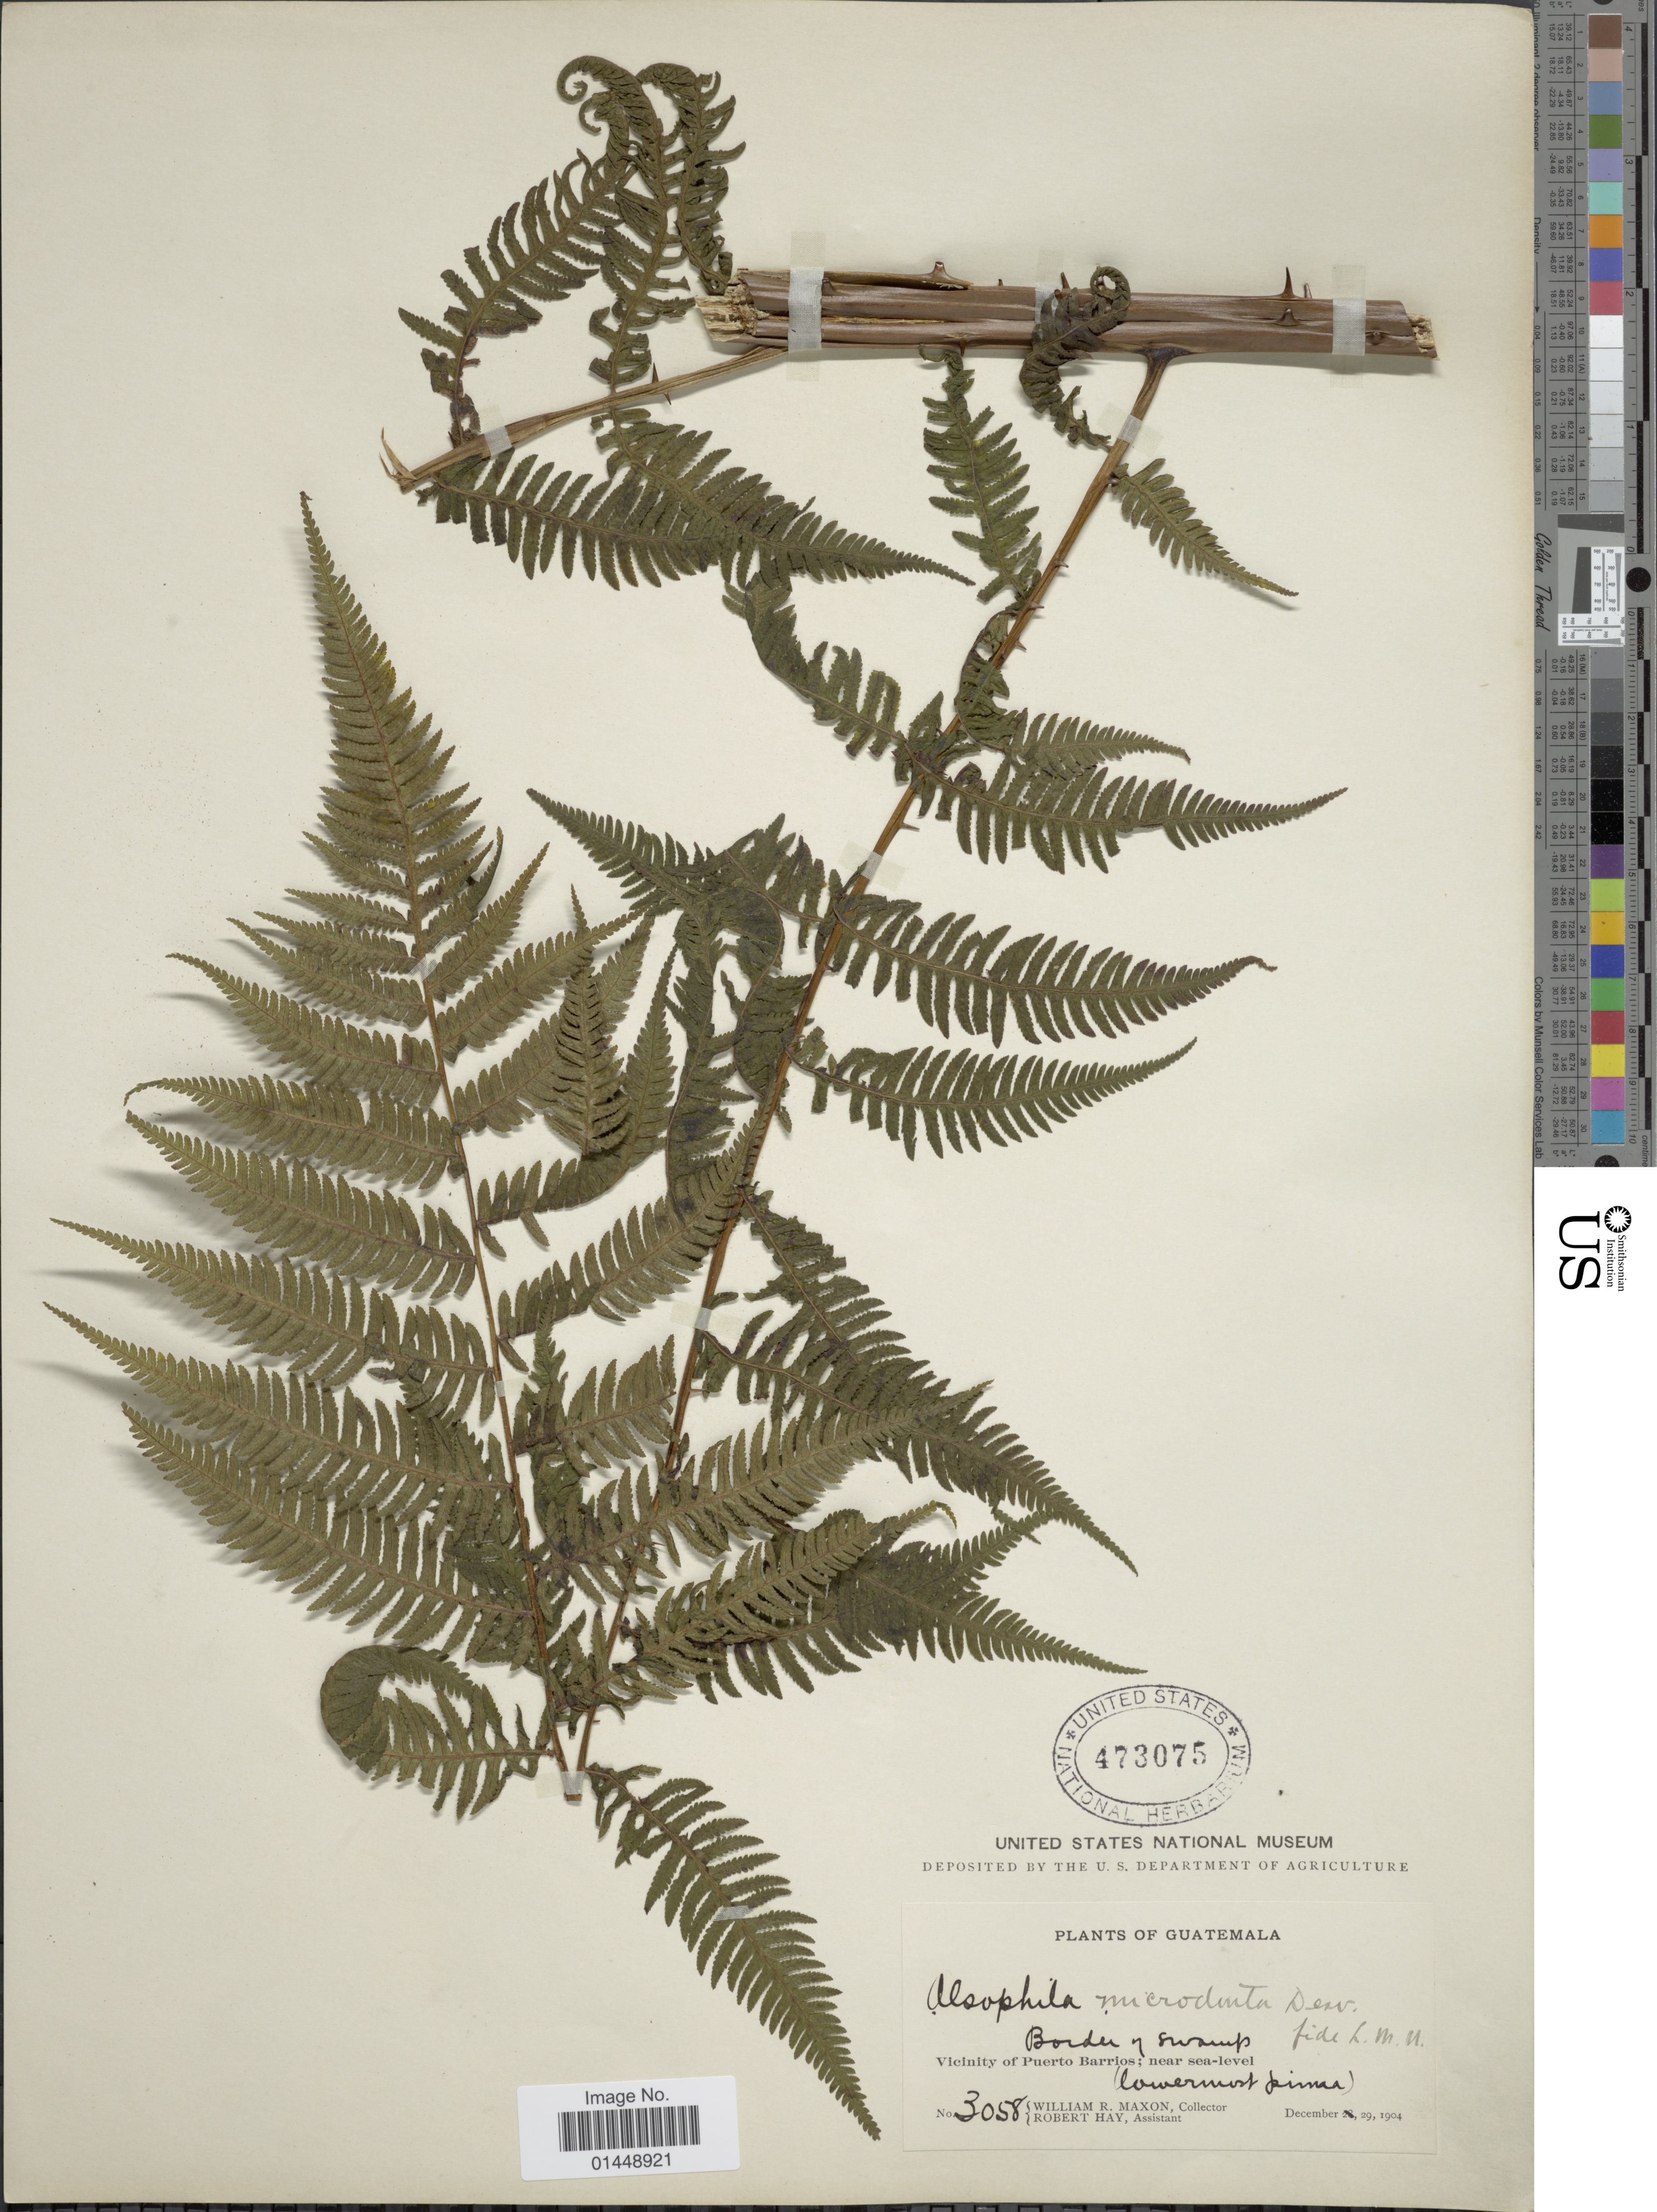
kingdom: Plantae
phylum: Tracheophyta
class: Polypodiopsida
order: Cyatheales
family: Cyatheaceae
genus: Cyathea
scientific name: Cyathea microdonta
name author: (Desv.) Domin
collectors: W. R. Maxon & R. Hay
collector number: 3058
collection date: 1904-12-29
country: Guatemala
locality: Border of swamp. Vicinity of Puerto Barrios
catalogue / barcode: US 473075